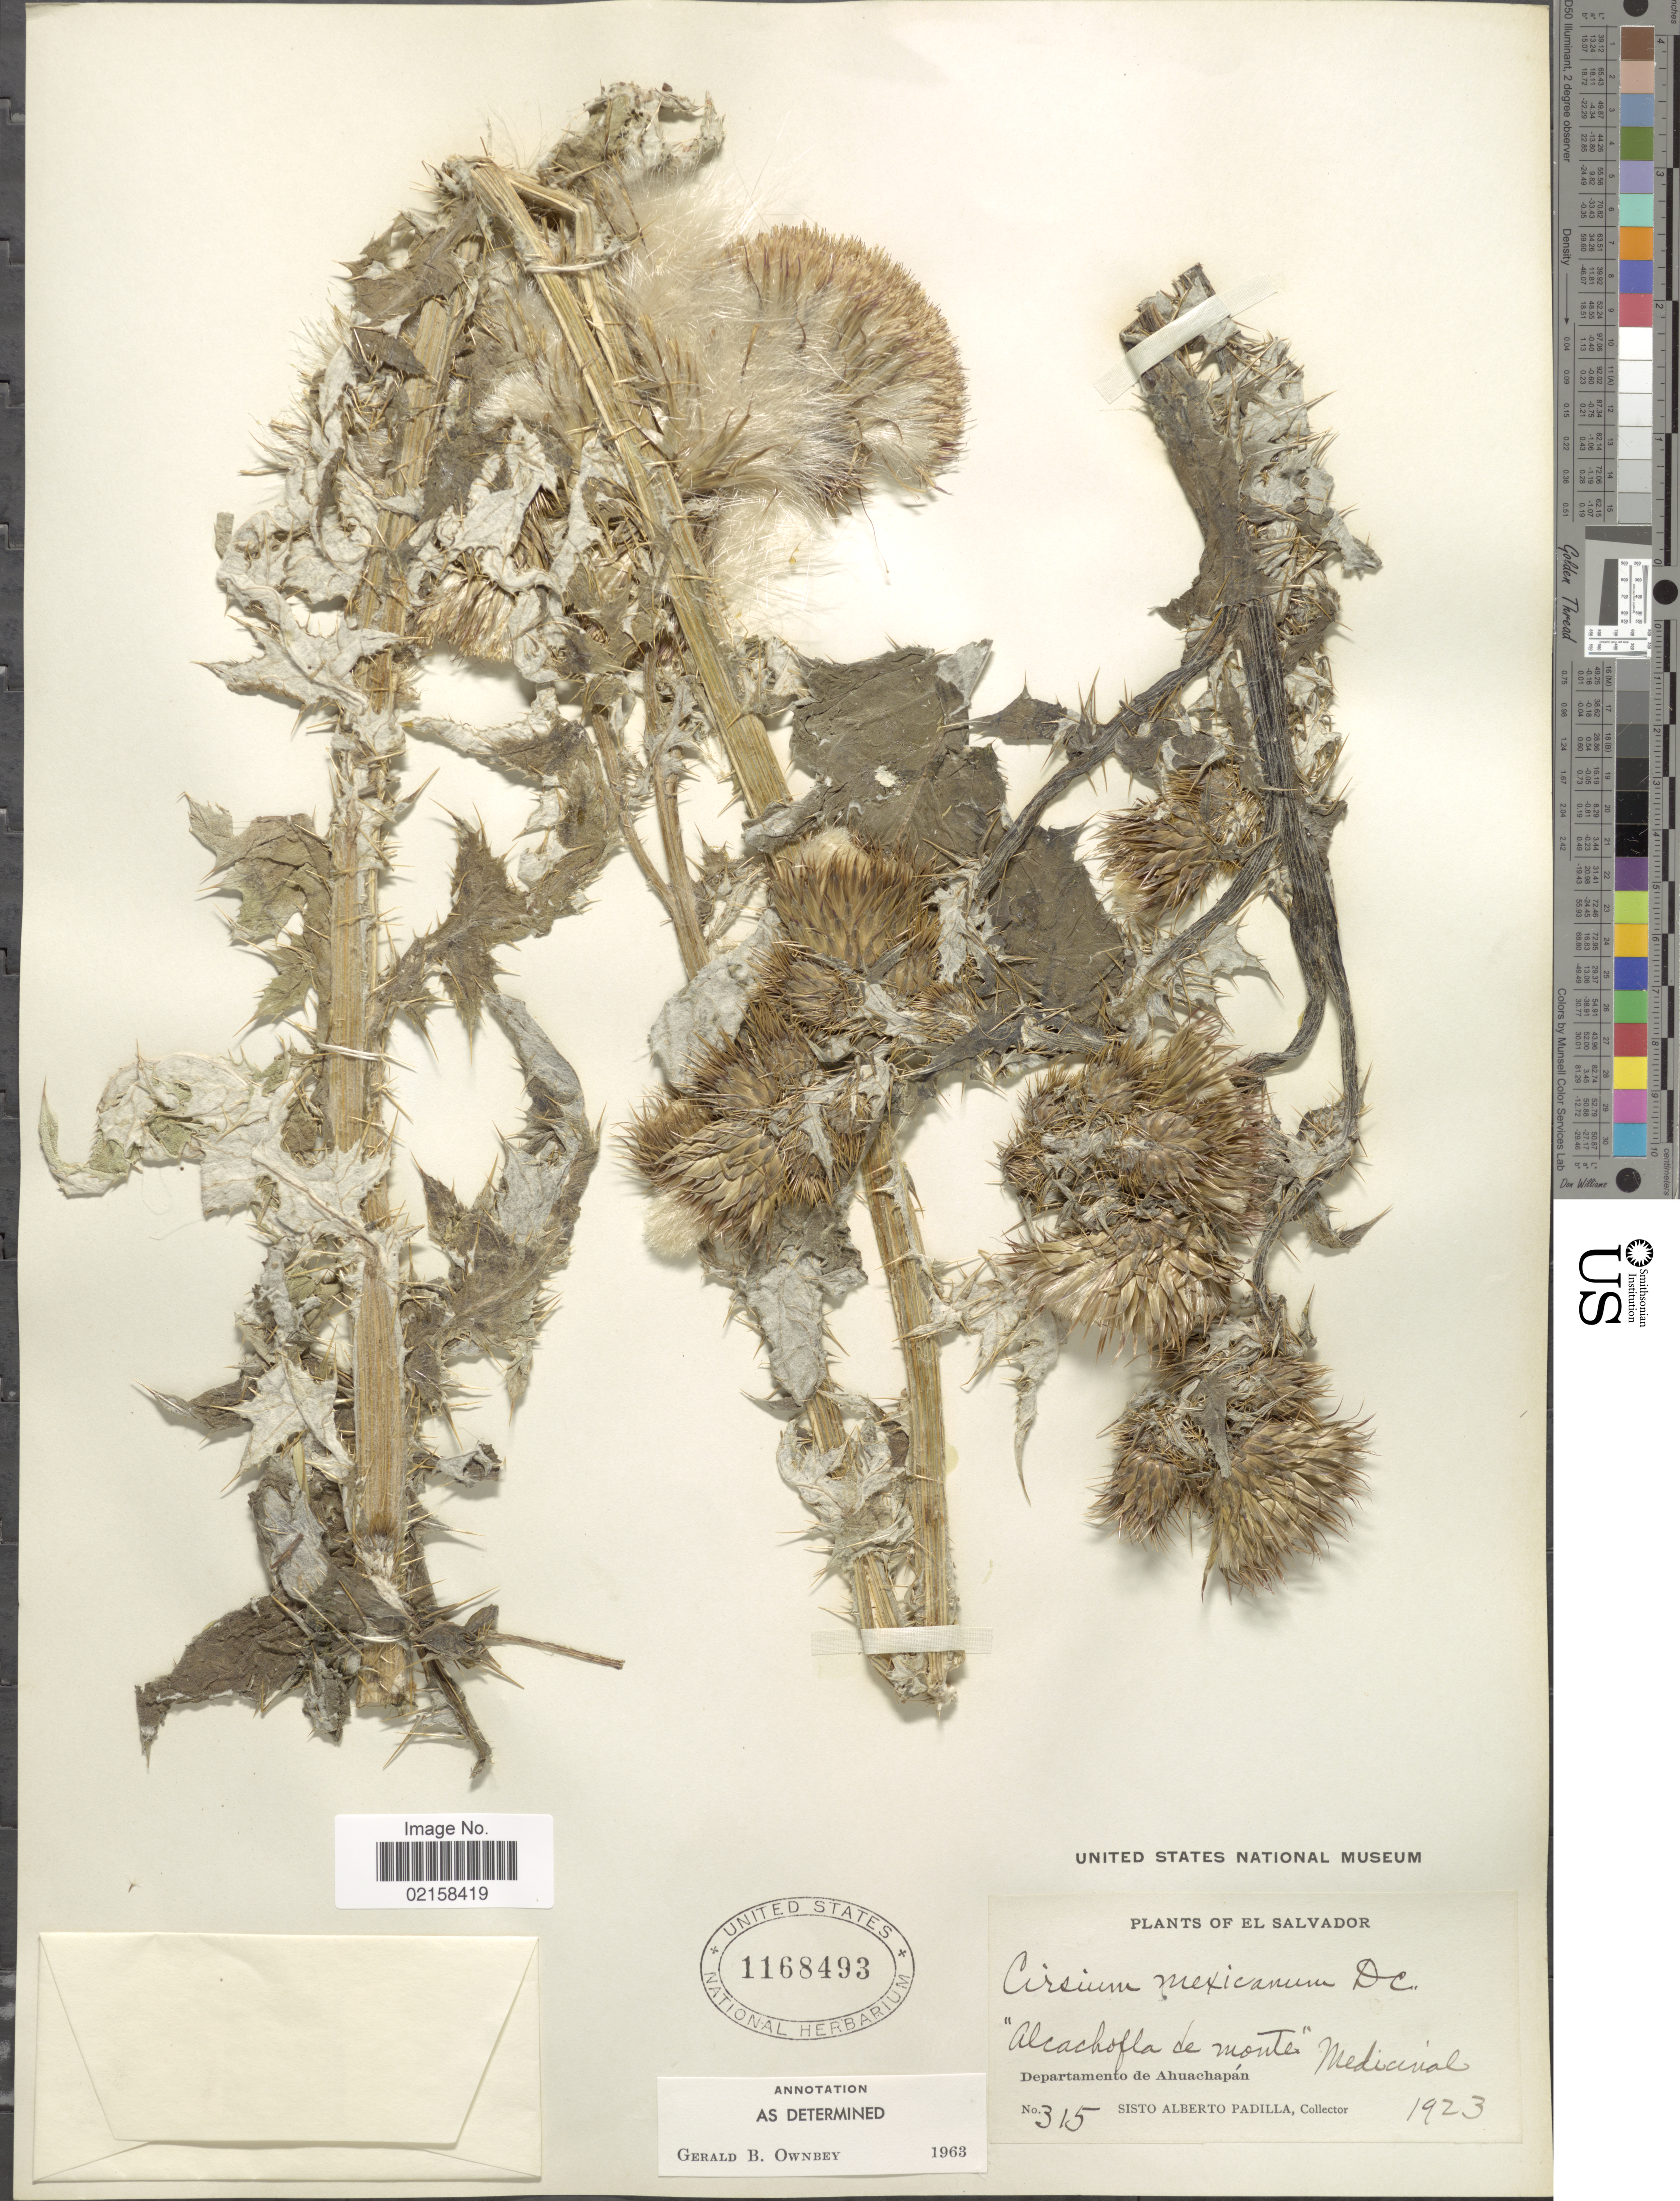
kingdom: Plantae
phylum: Tracheophyta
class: Magnoliopsida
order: Asterales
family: Asteraceae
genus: Cirsium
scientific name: Cirsium mexicanum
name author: DC.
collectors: S. A. Padilla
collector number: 315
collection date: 1923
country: El Salvador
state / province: Ahuachapan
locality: Alcahofla de Monte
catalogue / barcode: US 1168493